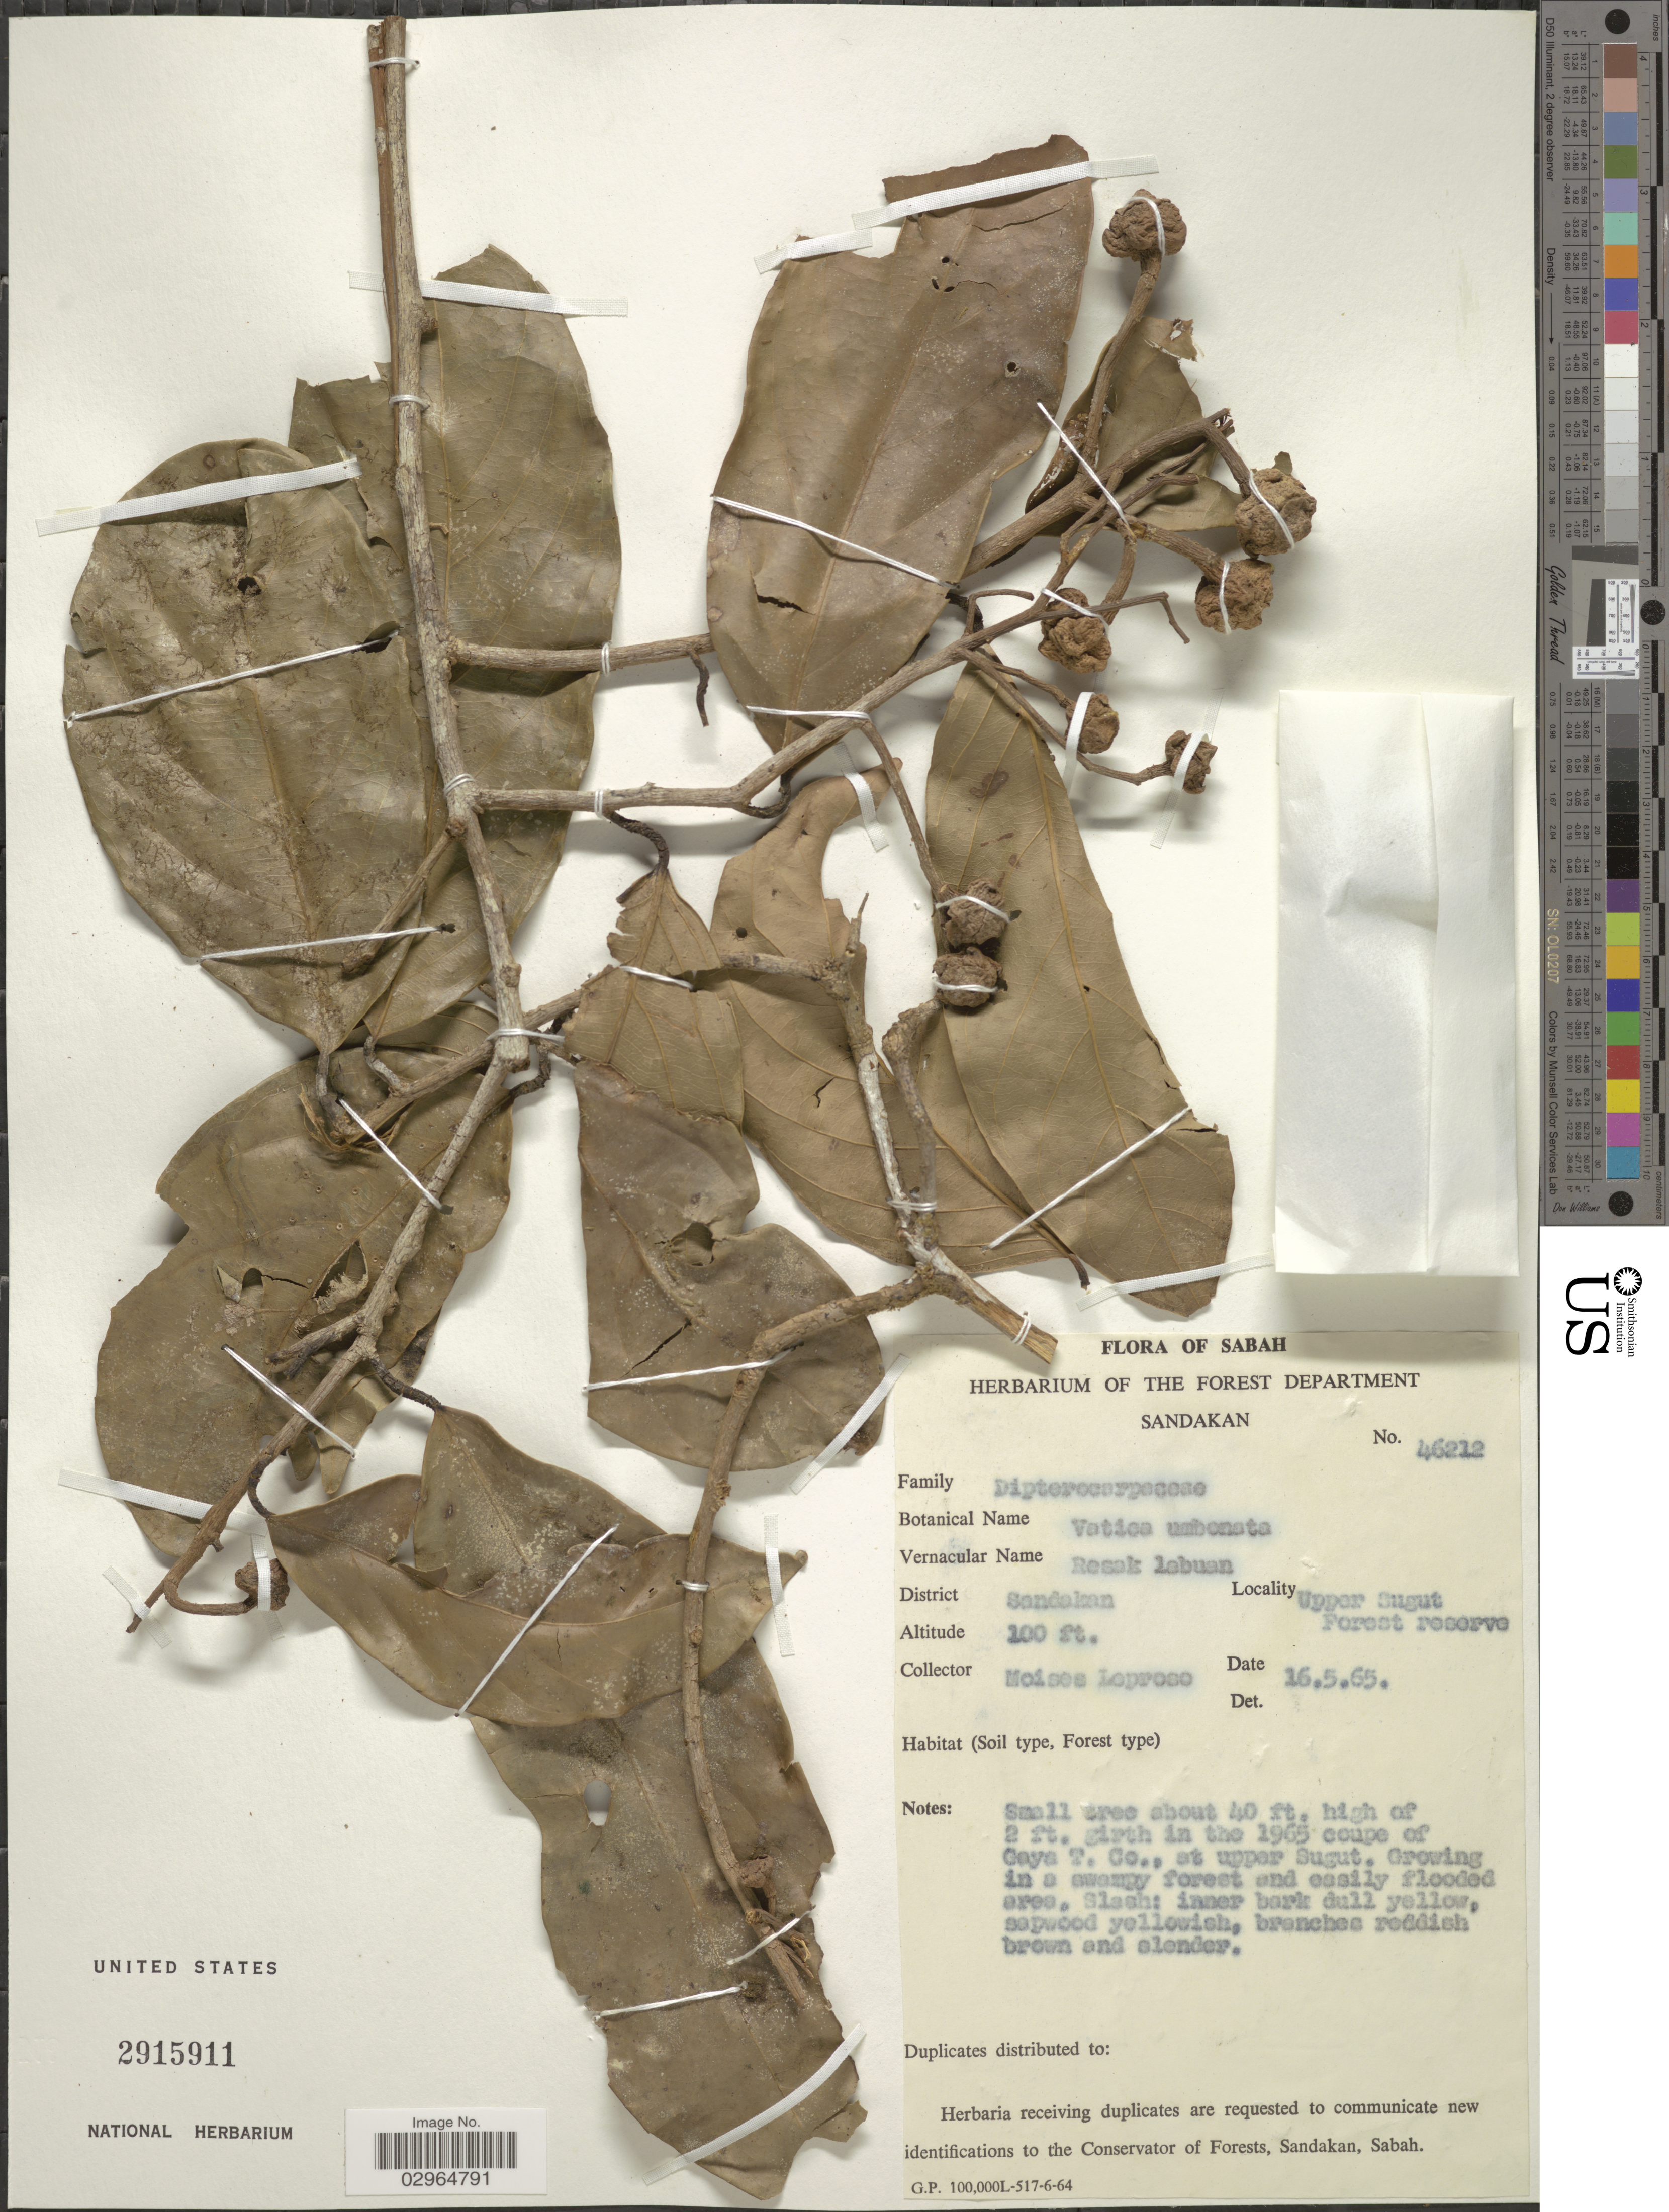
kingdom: Plantae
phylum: Tracheophyta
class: Magnoliopsida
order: Malvales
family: Dipterocarpaceae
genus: Vatica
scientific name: Vatica umbonata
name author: (Hook. f.) Burck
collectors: M. Leproso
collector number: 46212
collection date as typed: Transcribed d/m/y: 16/5/65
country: Malaysia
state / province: Sabah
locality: District Sandakan. Upper Sugut Forest reserve.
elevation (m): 30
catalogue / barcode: US 2915911